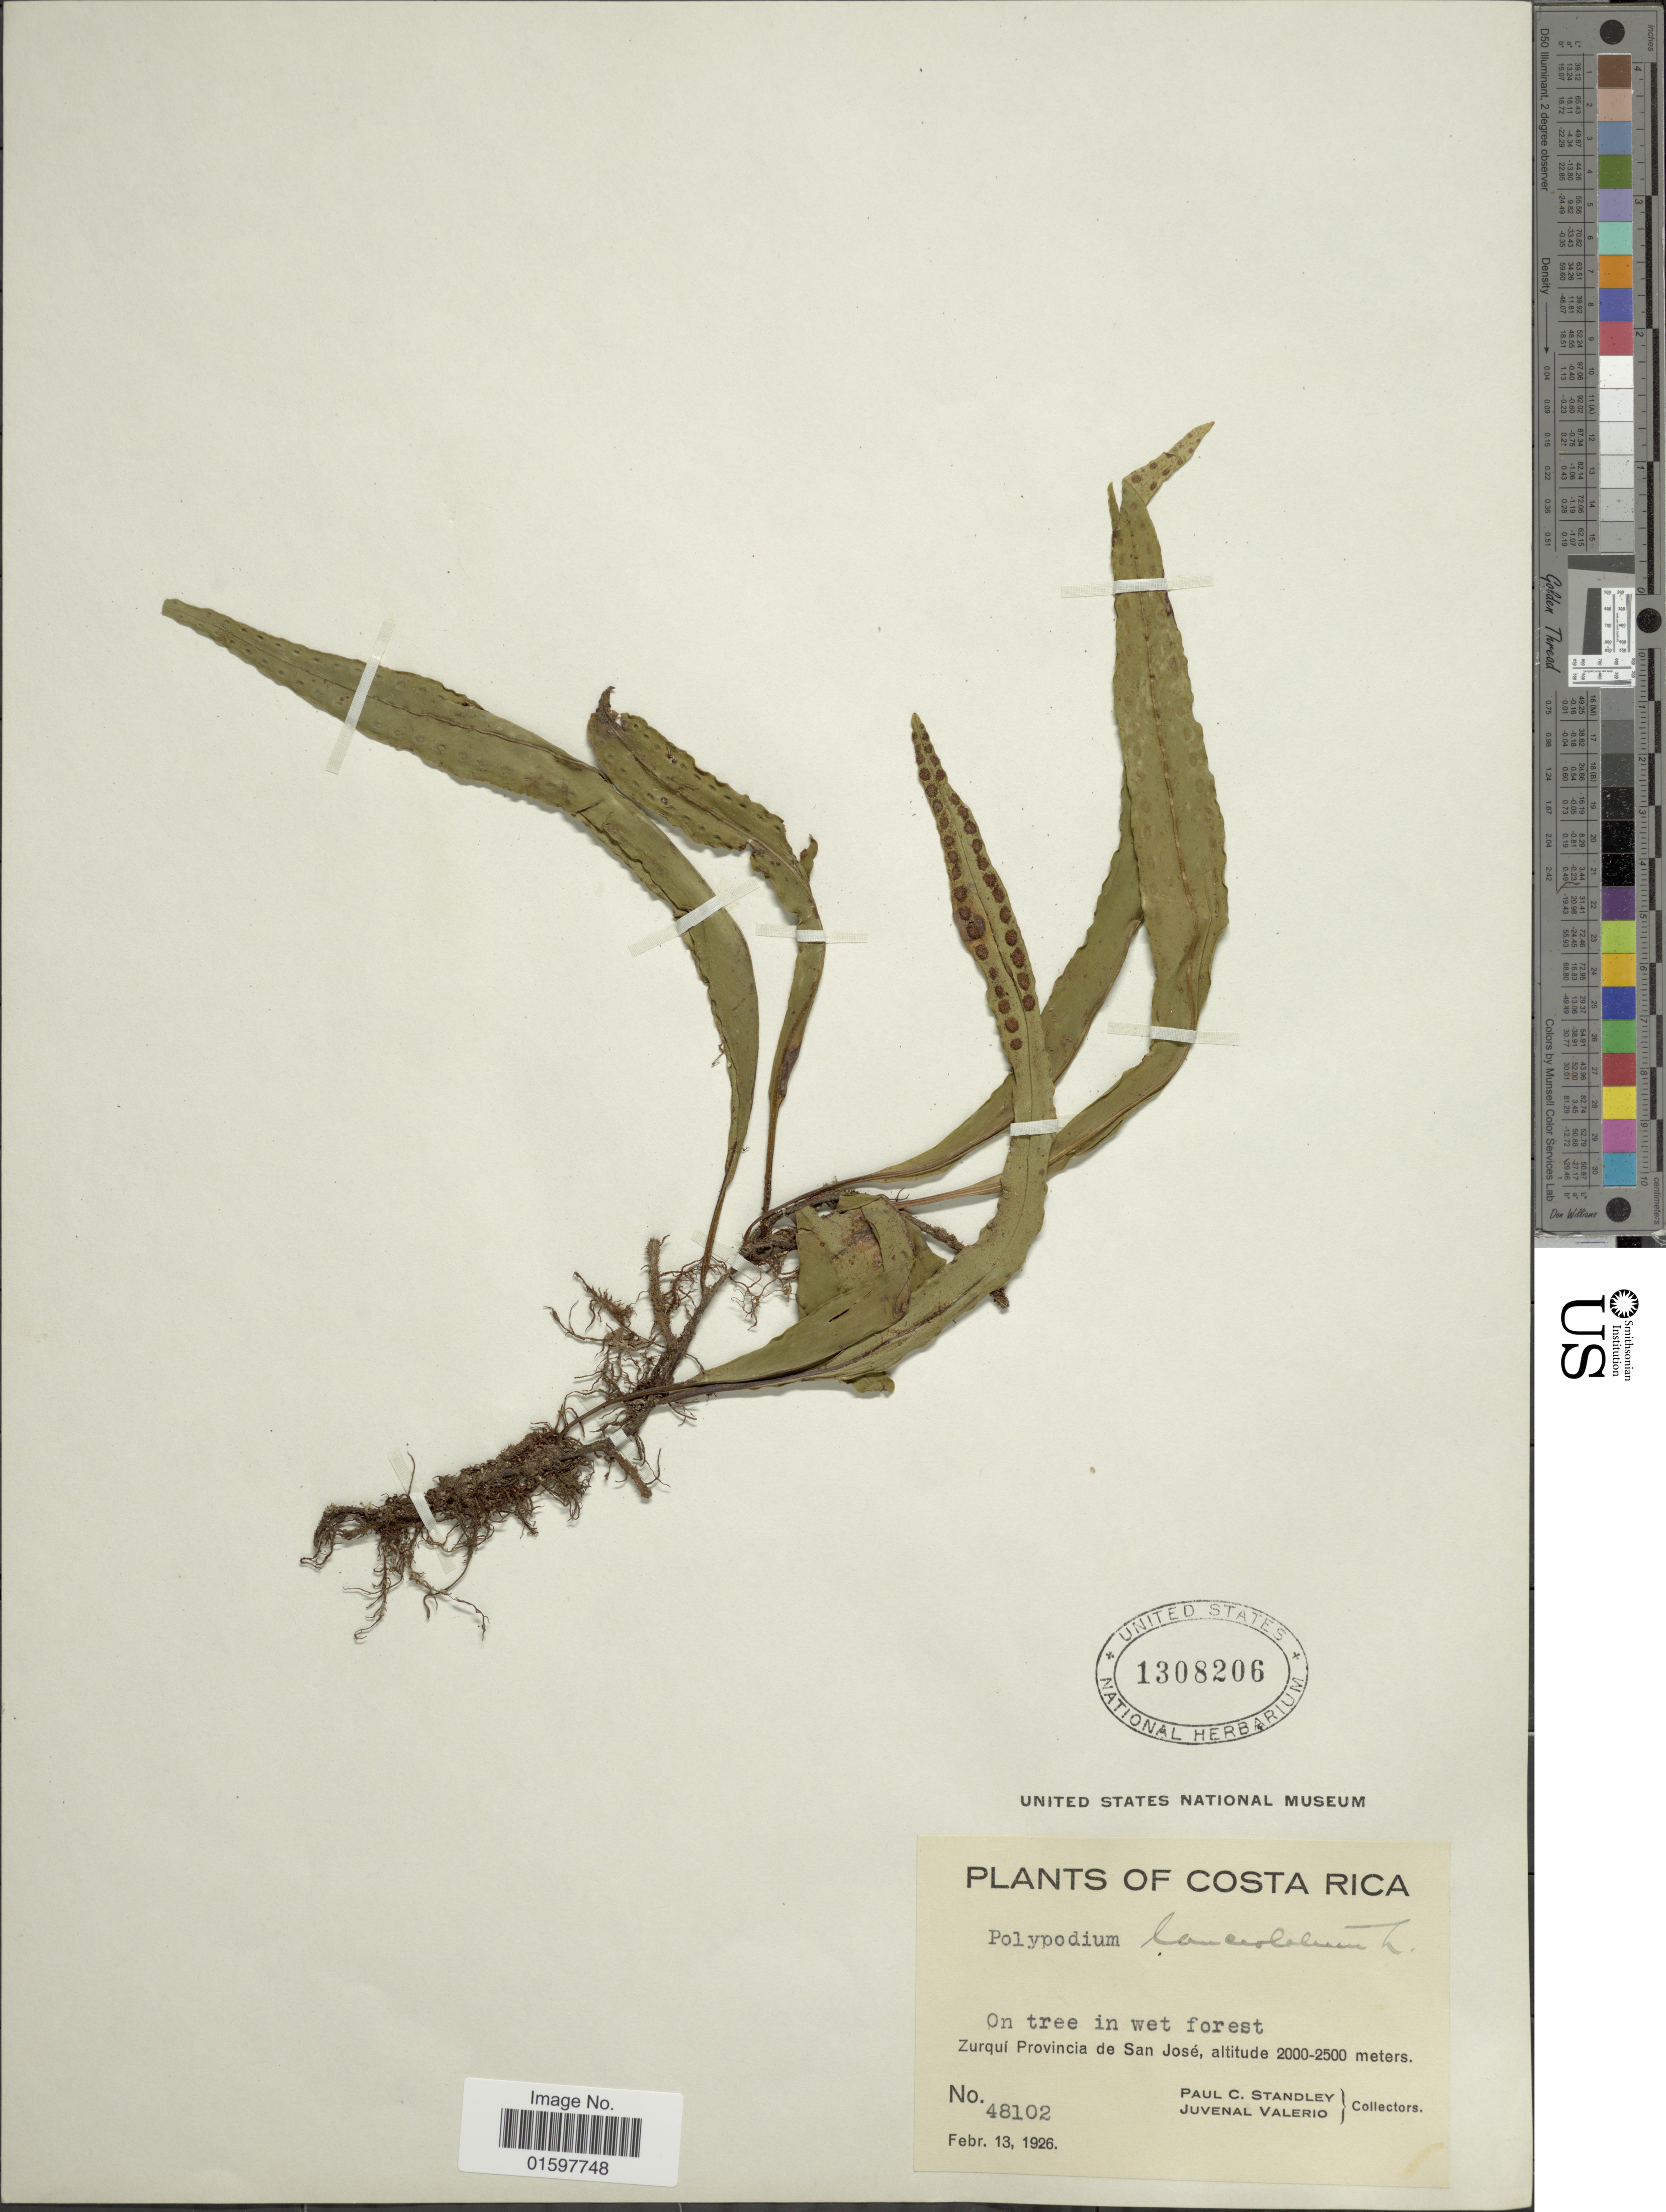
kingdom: Plantae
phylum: Tracheophyta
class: Polypodiopsida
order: Polypodiales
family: Polypodiaceae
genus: Pleopeltis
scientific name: Pleopeltis macrocarpa var. complanata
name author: (Weath.) Lellinger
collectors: P. C. Standley & J. Valerio R.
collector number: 48102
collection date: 1926-02-13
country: Costa Rica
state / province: San José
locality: Zurqui.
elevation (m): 2000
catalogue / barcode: US 1308206